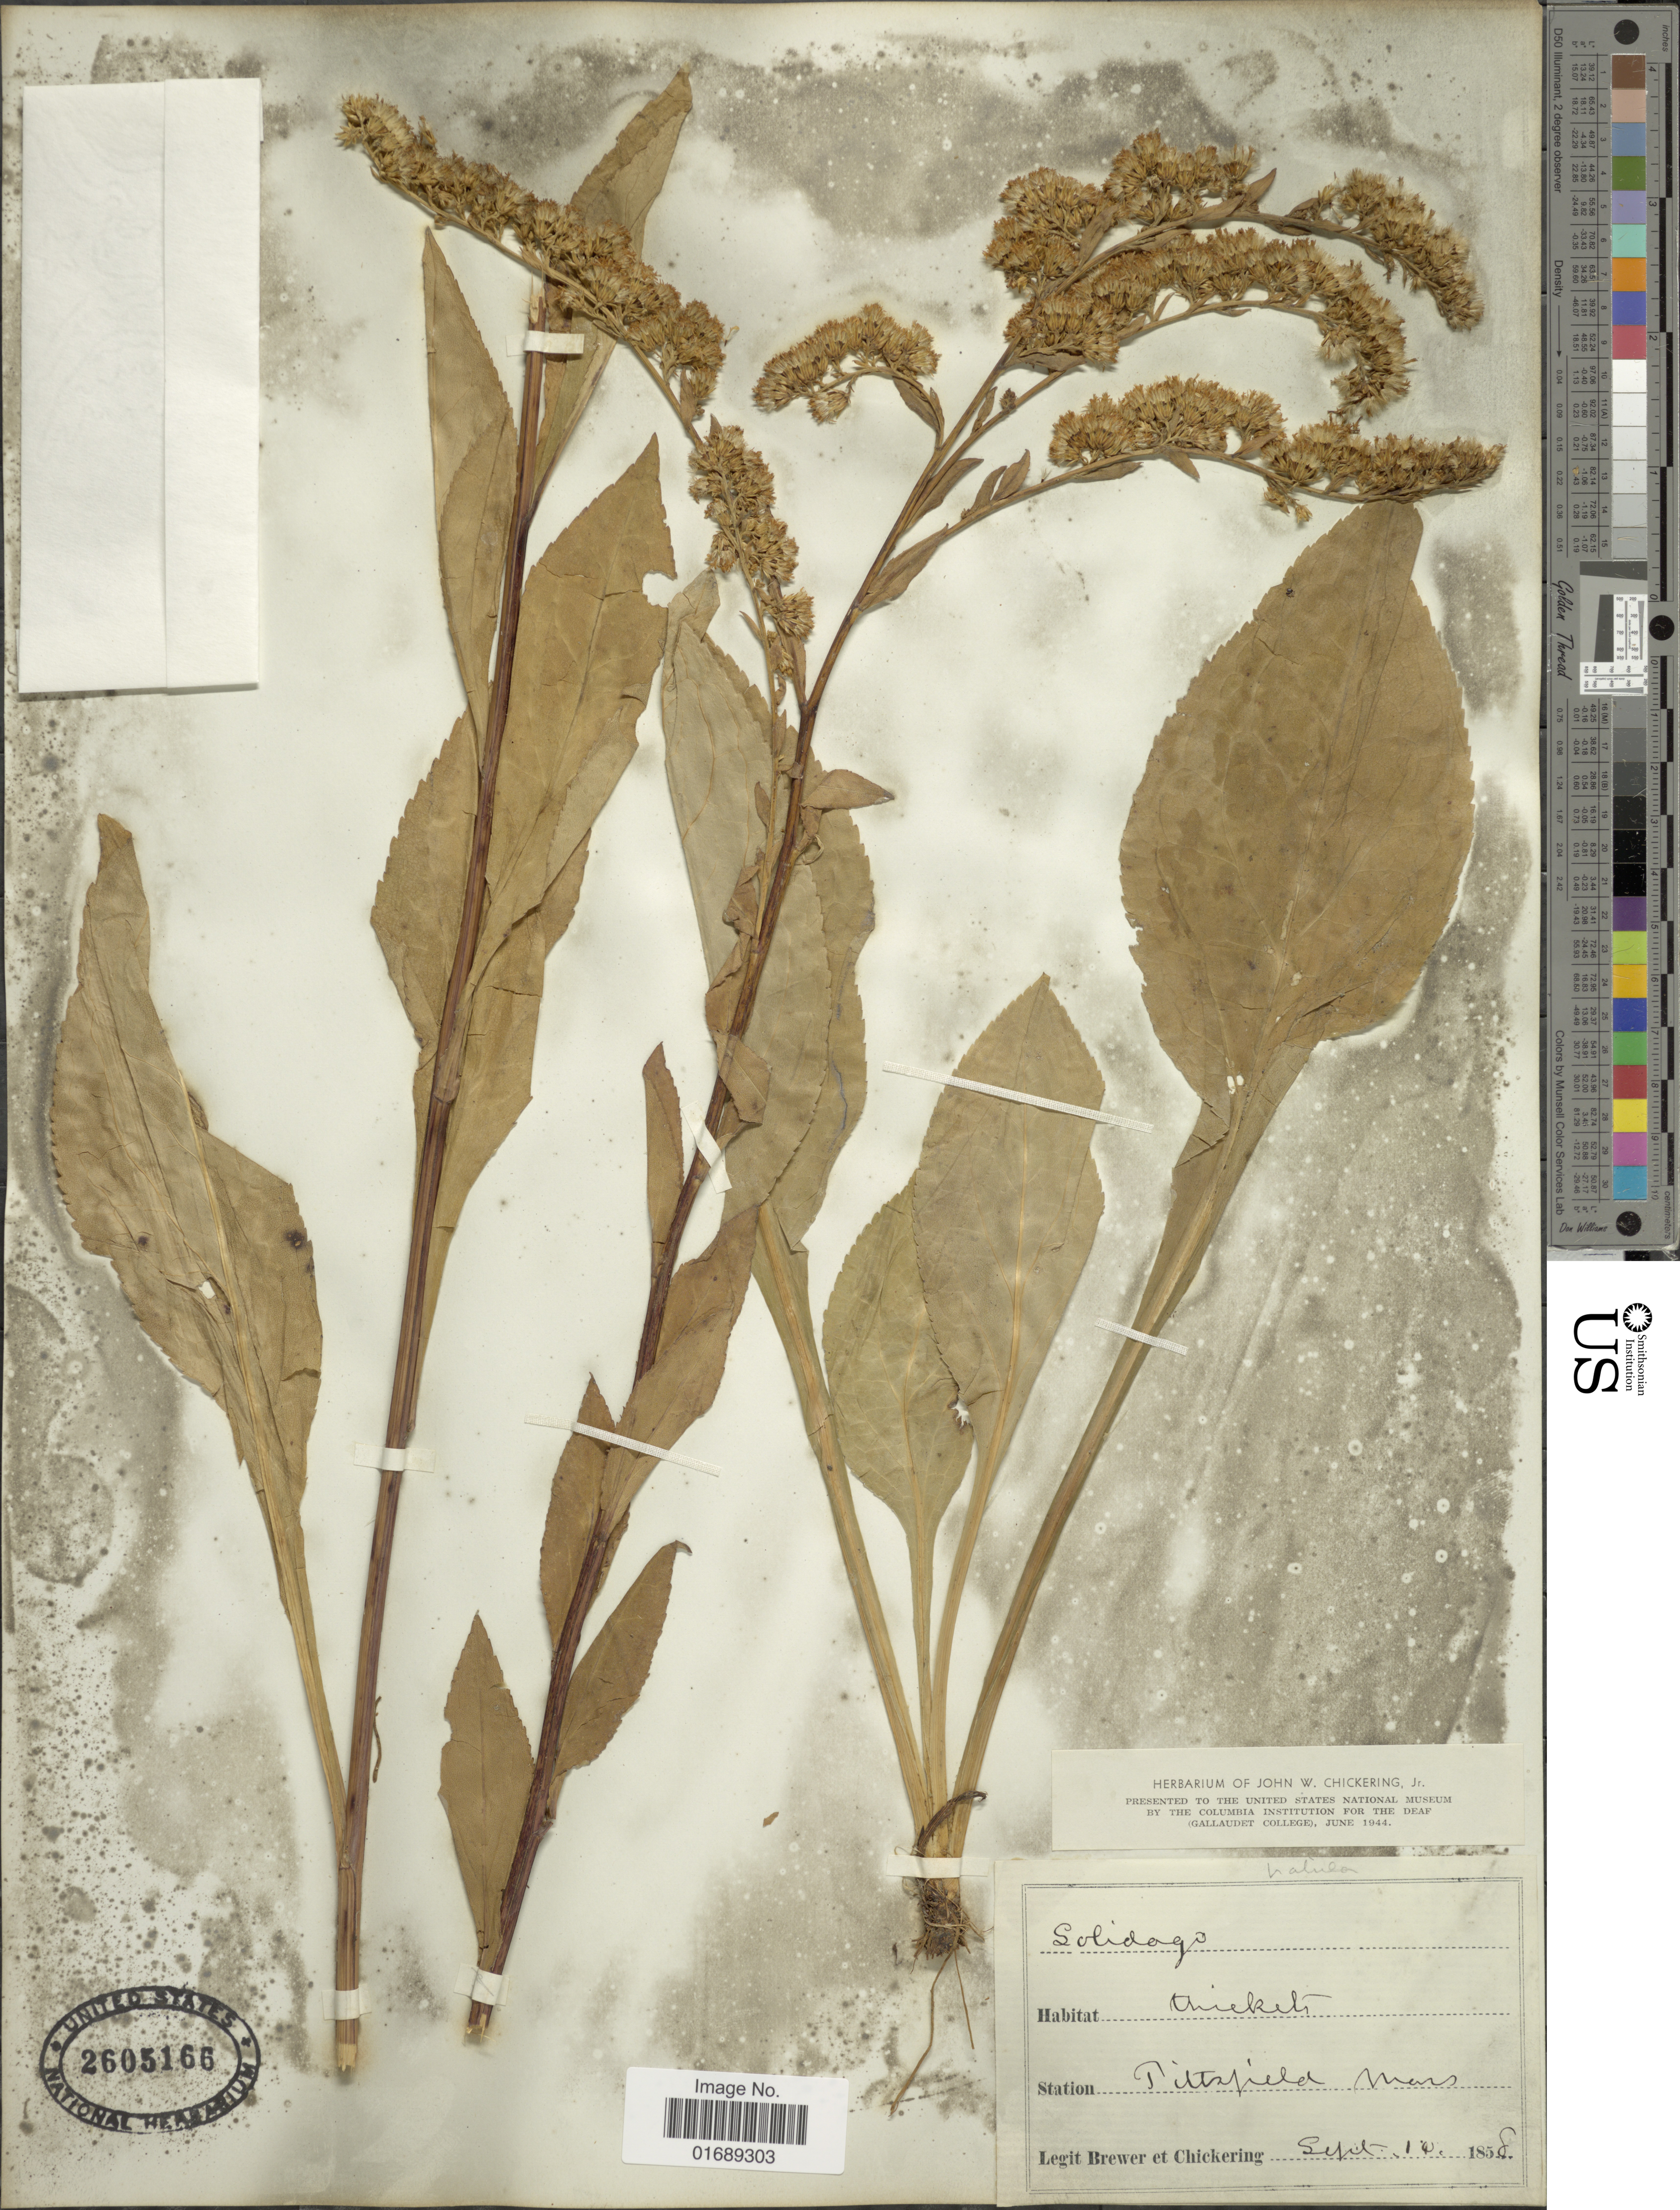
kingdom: Plantae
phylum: Tracheophyta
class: Magnoliopsida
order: Asterales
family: Asteraceae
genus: Solidago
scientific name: Solidago patula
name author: Muhl. ex Willd.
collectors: -. Brewer & -. Chickering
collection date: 1858-09-10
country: United States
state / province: Massachusetts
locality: Pittsfield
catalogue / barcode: US 2605166